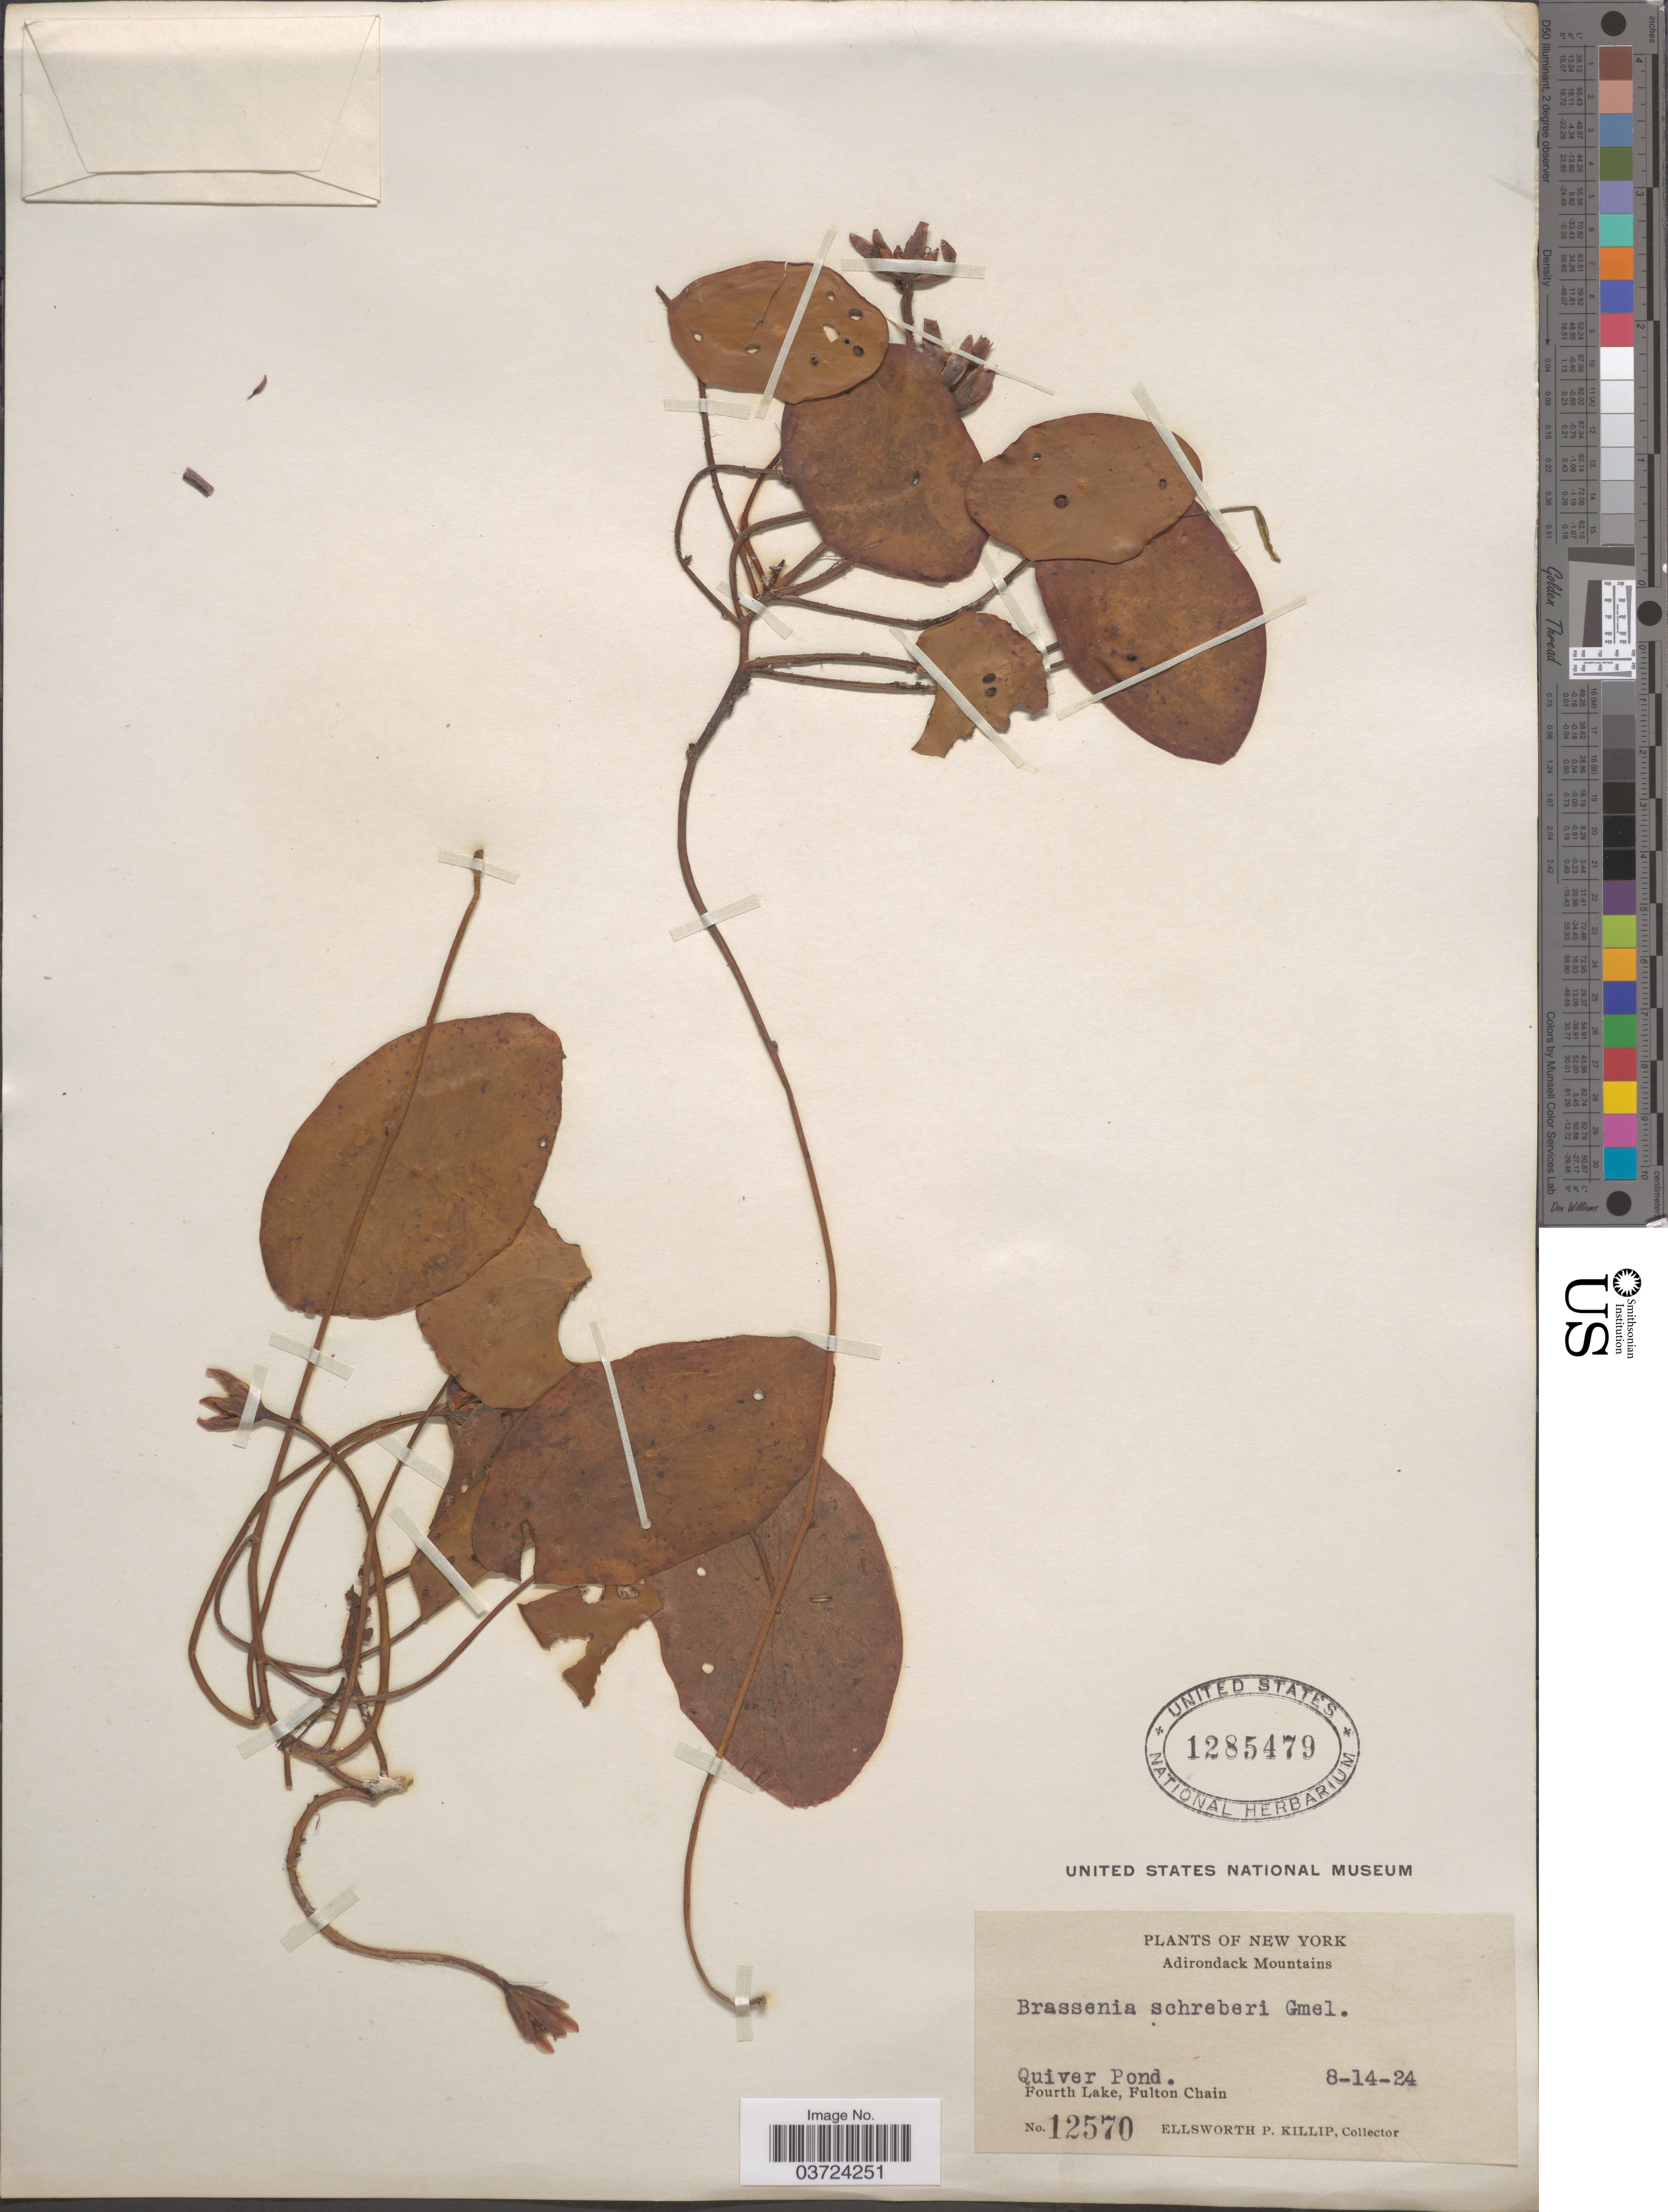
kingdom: Plantae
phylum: Tracheophyta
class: Magnoliopsida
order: Nymphaeales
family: Cabombaceae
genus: Brasenia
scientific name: Brasenia schreberi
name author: J.F. Gmel.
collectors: E. P. Killip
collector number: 12570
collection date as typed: Transcribed d/m/y: 14/8/24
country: United States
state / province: New York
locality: Adirondack Mountains. Quiver Pond. Fourth Lake, Fulton Chain.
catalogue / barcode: US 1285479